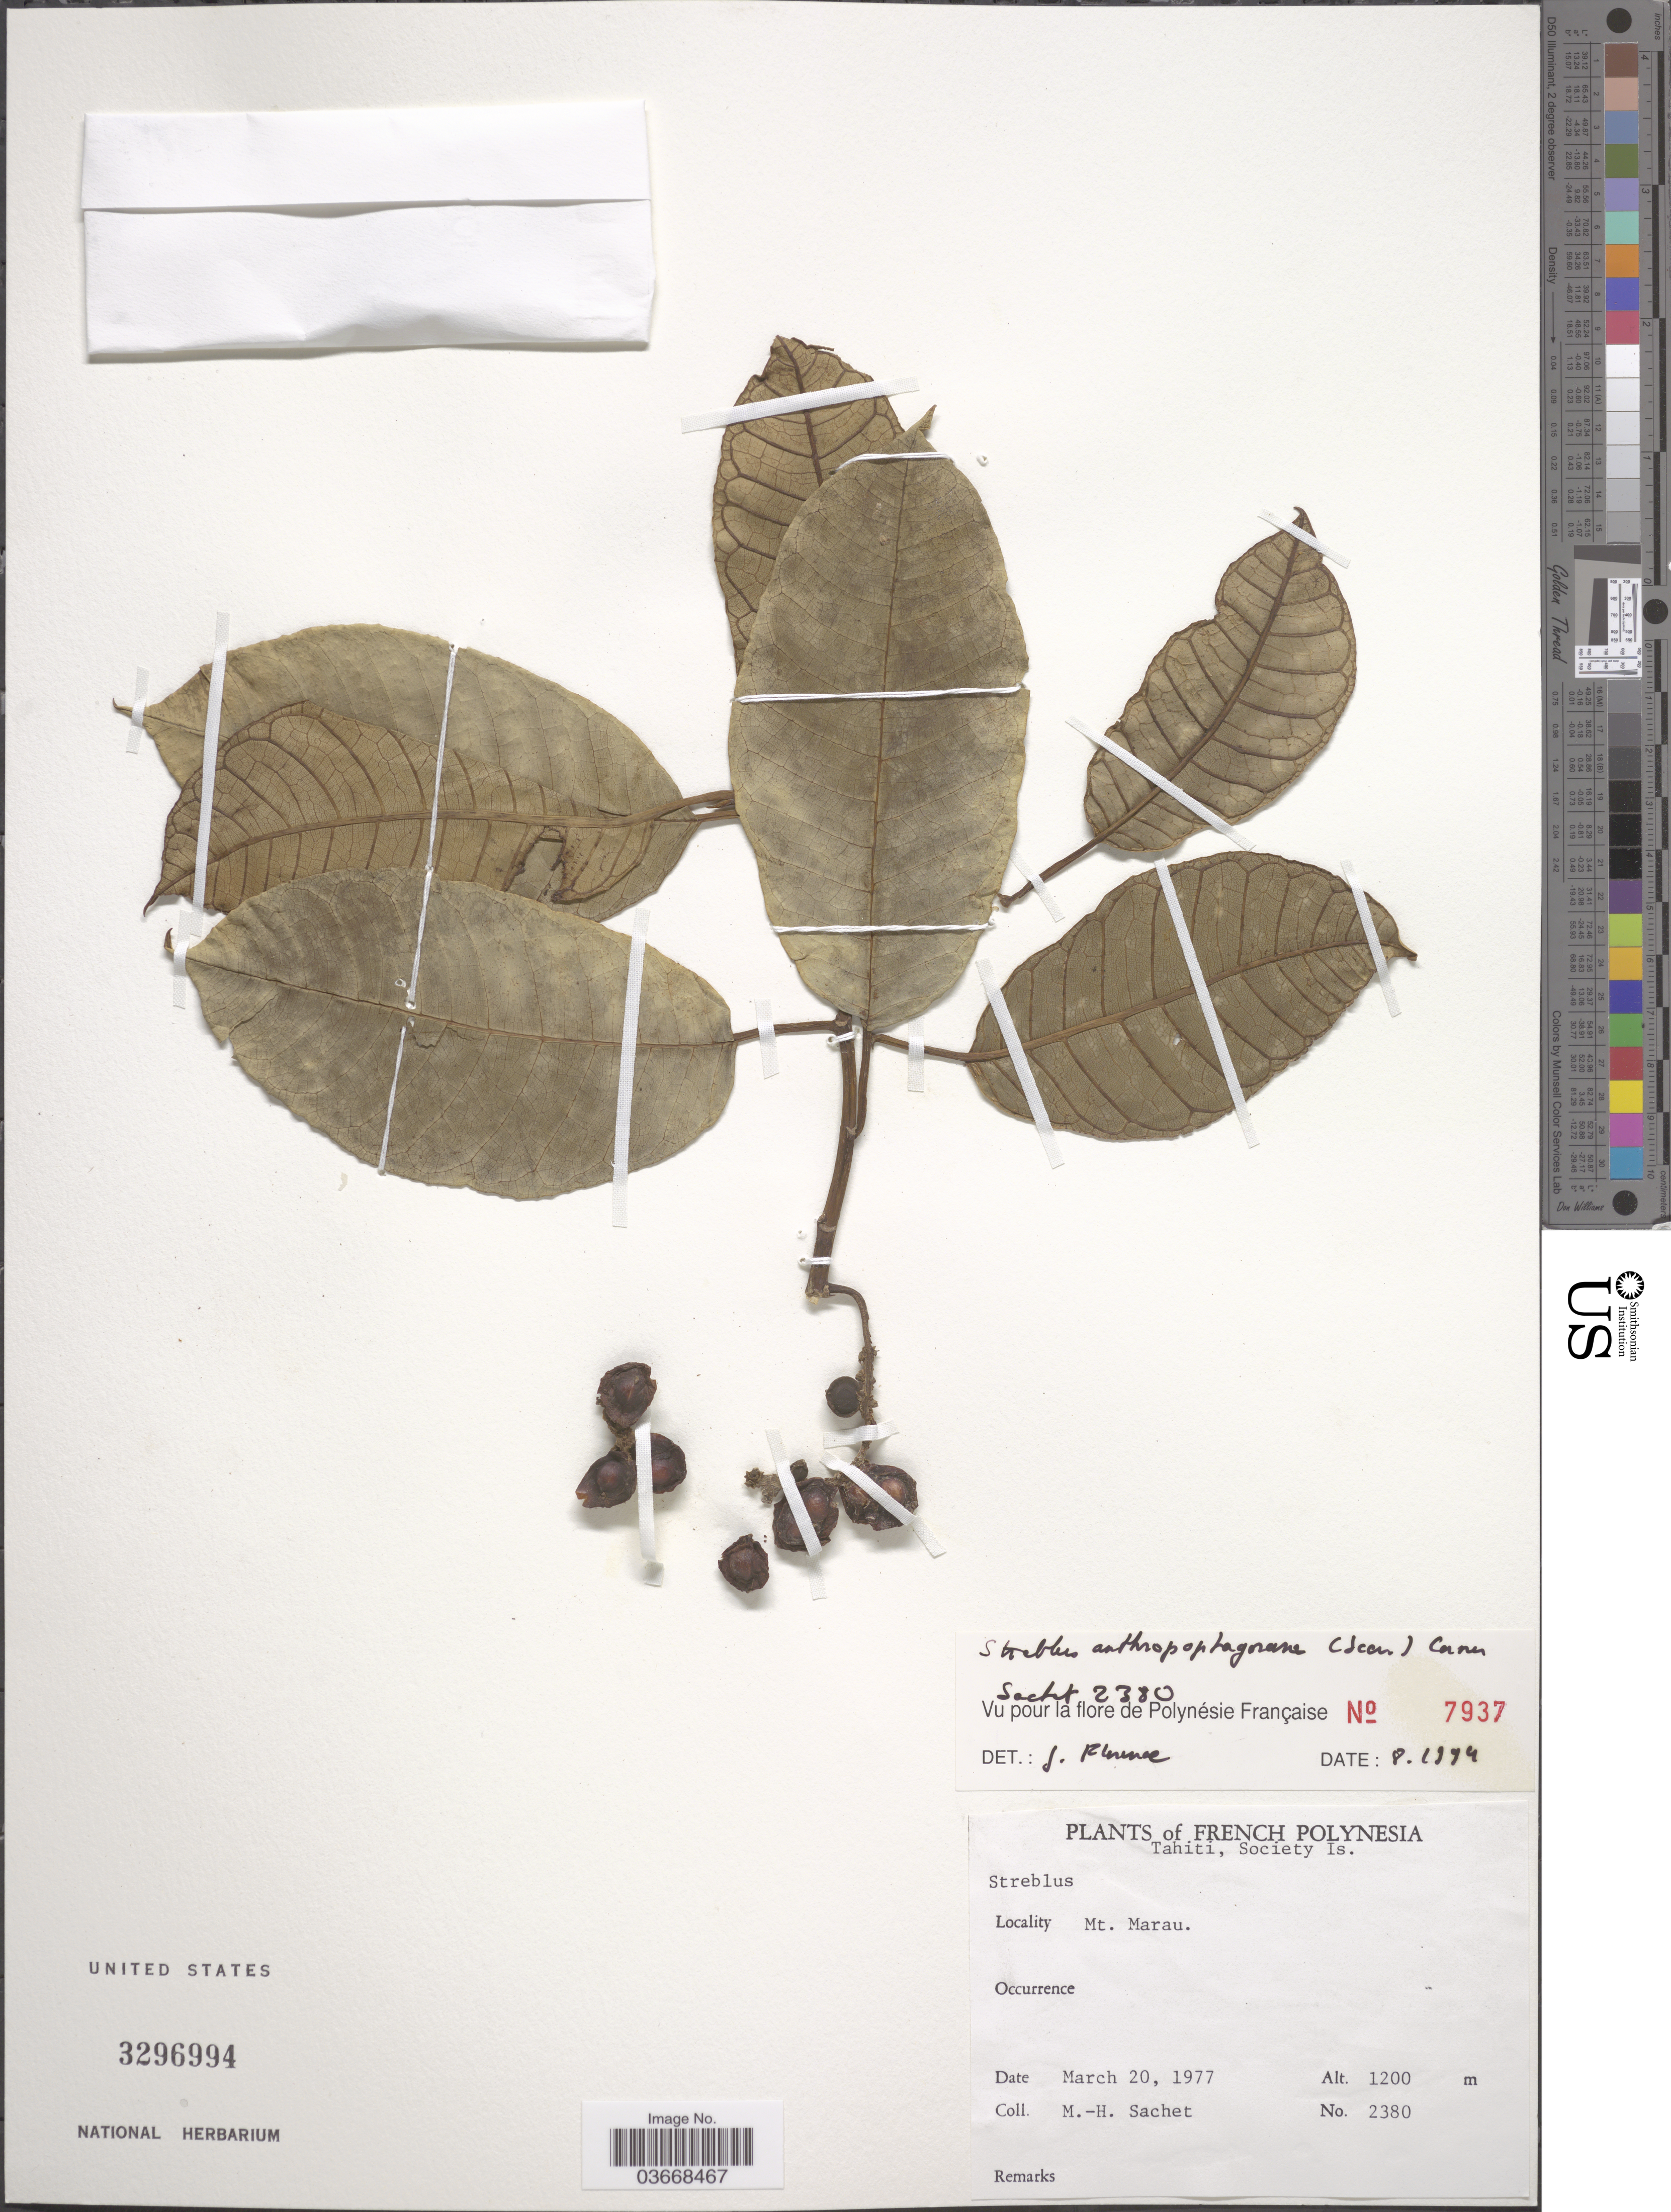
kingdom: Plantae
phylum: Tracheophyta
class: Magnoliopsida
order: Rosales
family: Moraceae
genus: Paratrophis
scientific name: Paratrophis anthropophagorum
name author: (Seem.) Benth. & Hook. f. ex Drake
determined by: Wagner, W. L., (BOT), Smithsonian Institution - National Museum of Natural History (UNITED STATES)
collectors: M.-H. Sachet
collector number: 2380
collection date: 1977-03-20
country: French Polynesia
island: Tahiti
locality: Tahiti, Society Is. Mt. Marau.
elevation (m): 1200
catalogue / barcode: US 3296994